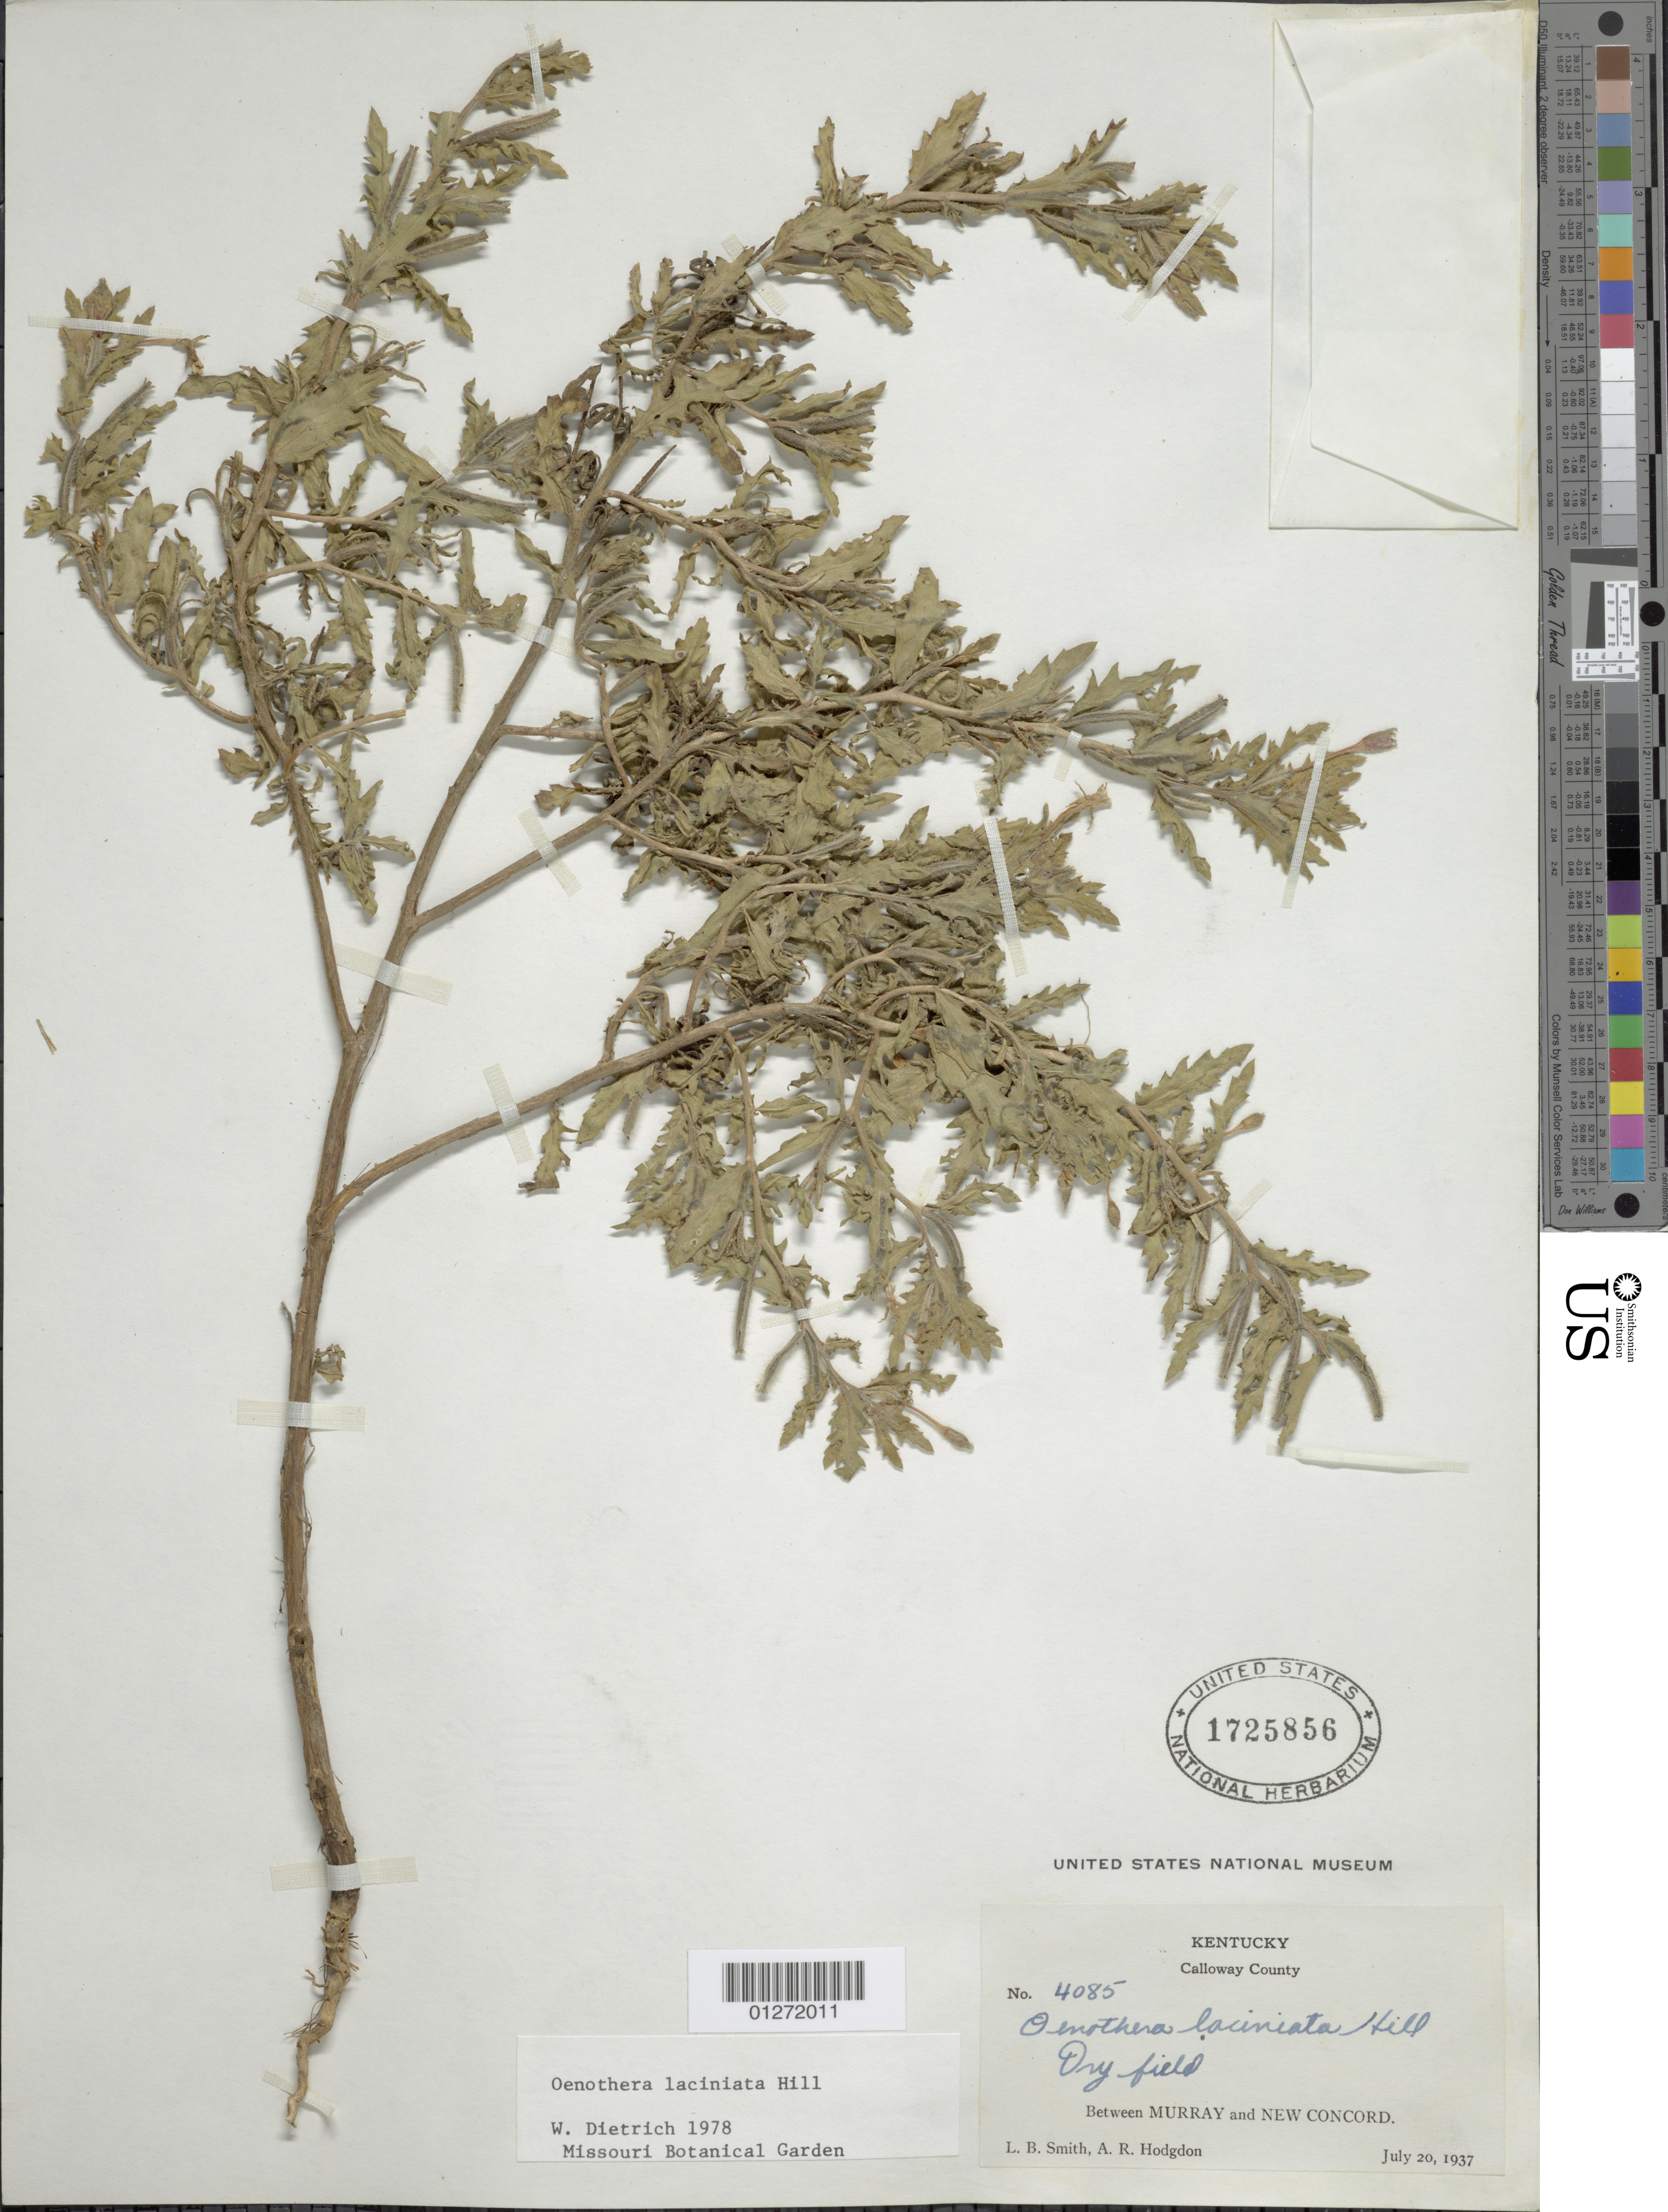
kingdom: Plantae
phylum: Tracheophyta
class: Magnoliopsida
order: Myrtales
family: Onagraceae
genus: Oenothera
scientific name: Oenothera laciniata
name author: Hill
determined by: Dietrich, W.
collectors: L. Smith & A. R. Hodgdon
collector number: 4085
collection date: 1937-07-20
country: United States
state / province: Kentucky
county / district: Calloway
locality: Between Murray and New Concord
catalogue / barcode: US 1725856